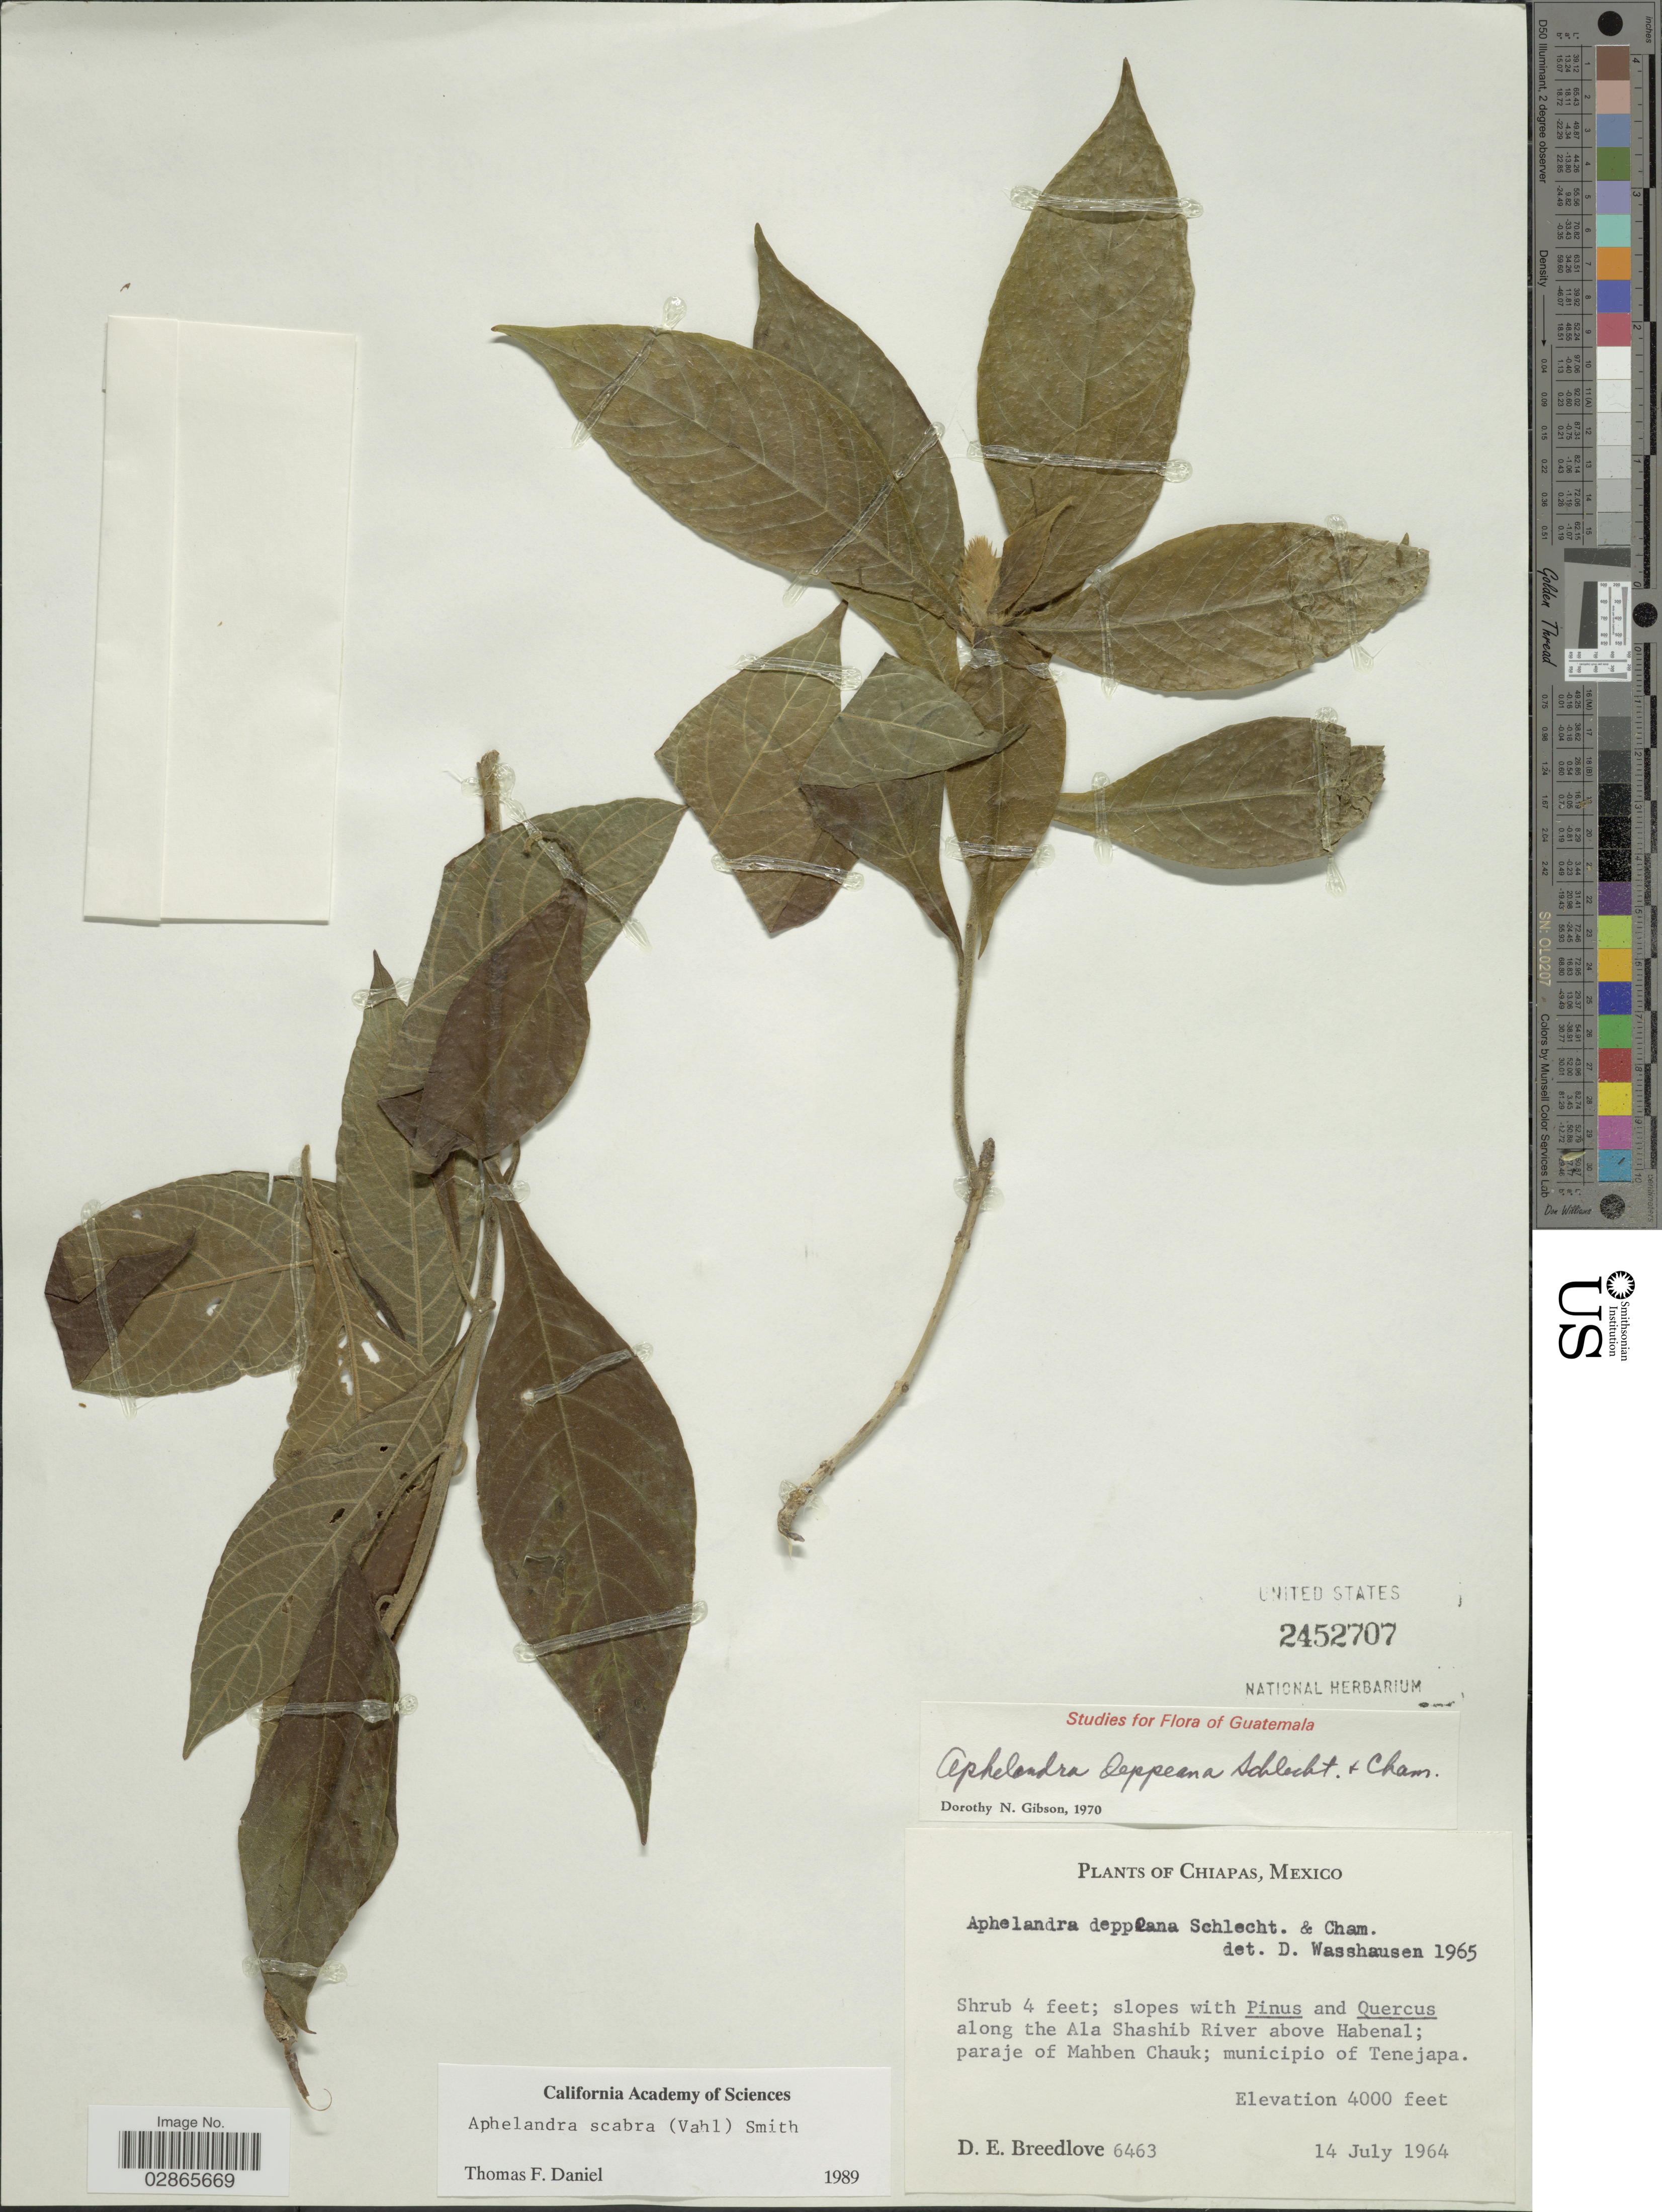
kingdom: Plantae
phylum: Tracheophyta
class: Magnoliopsida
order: Lamiales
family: Acanthaceae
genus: Aphelandra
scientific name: Aphelandra deppeana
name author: Schltdl. & Cham.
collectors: D. E. Breedlove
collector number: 6463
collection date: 1964-07-14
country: Mexico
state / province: Chiapas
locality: Along the Ala Shashib River above Habenal; paraje of Mahben Chauk; municipio of Tenejapa.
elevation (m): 1219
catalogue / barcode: US 2452707